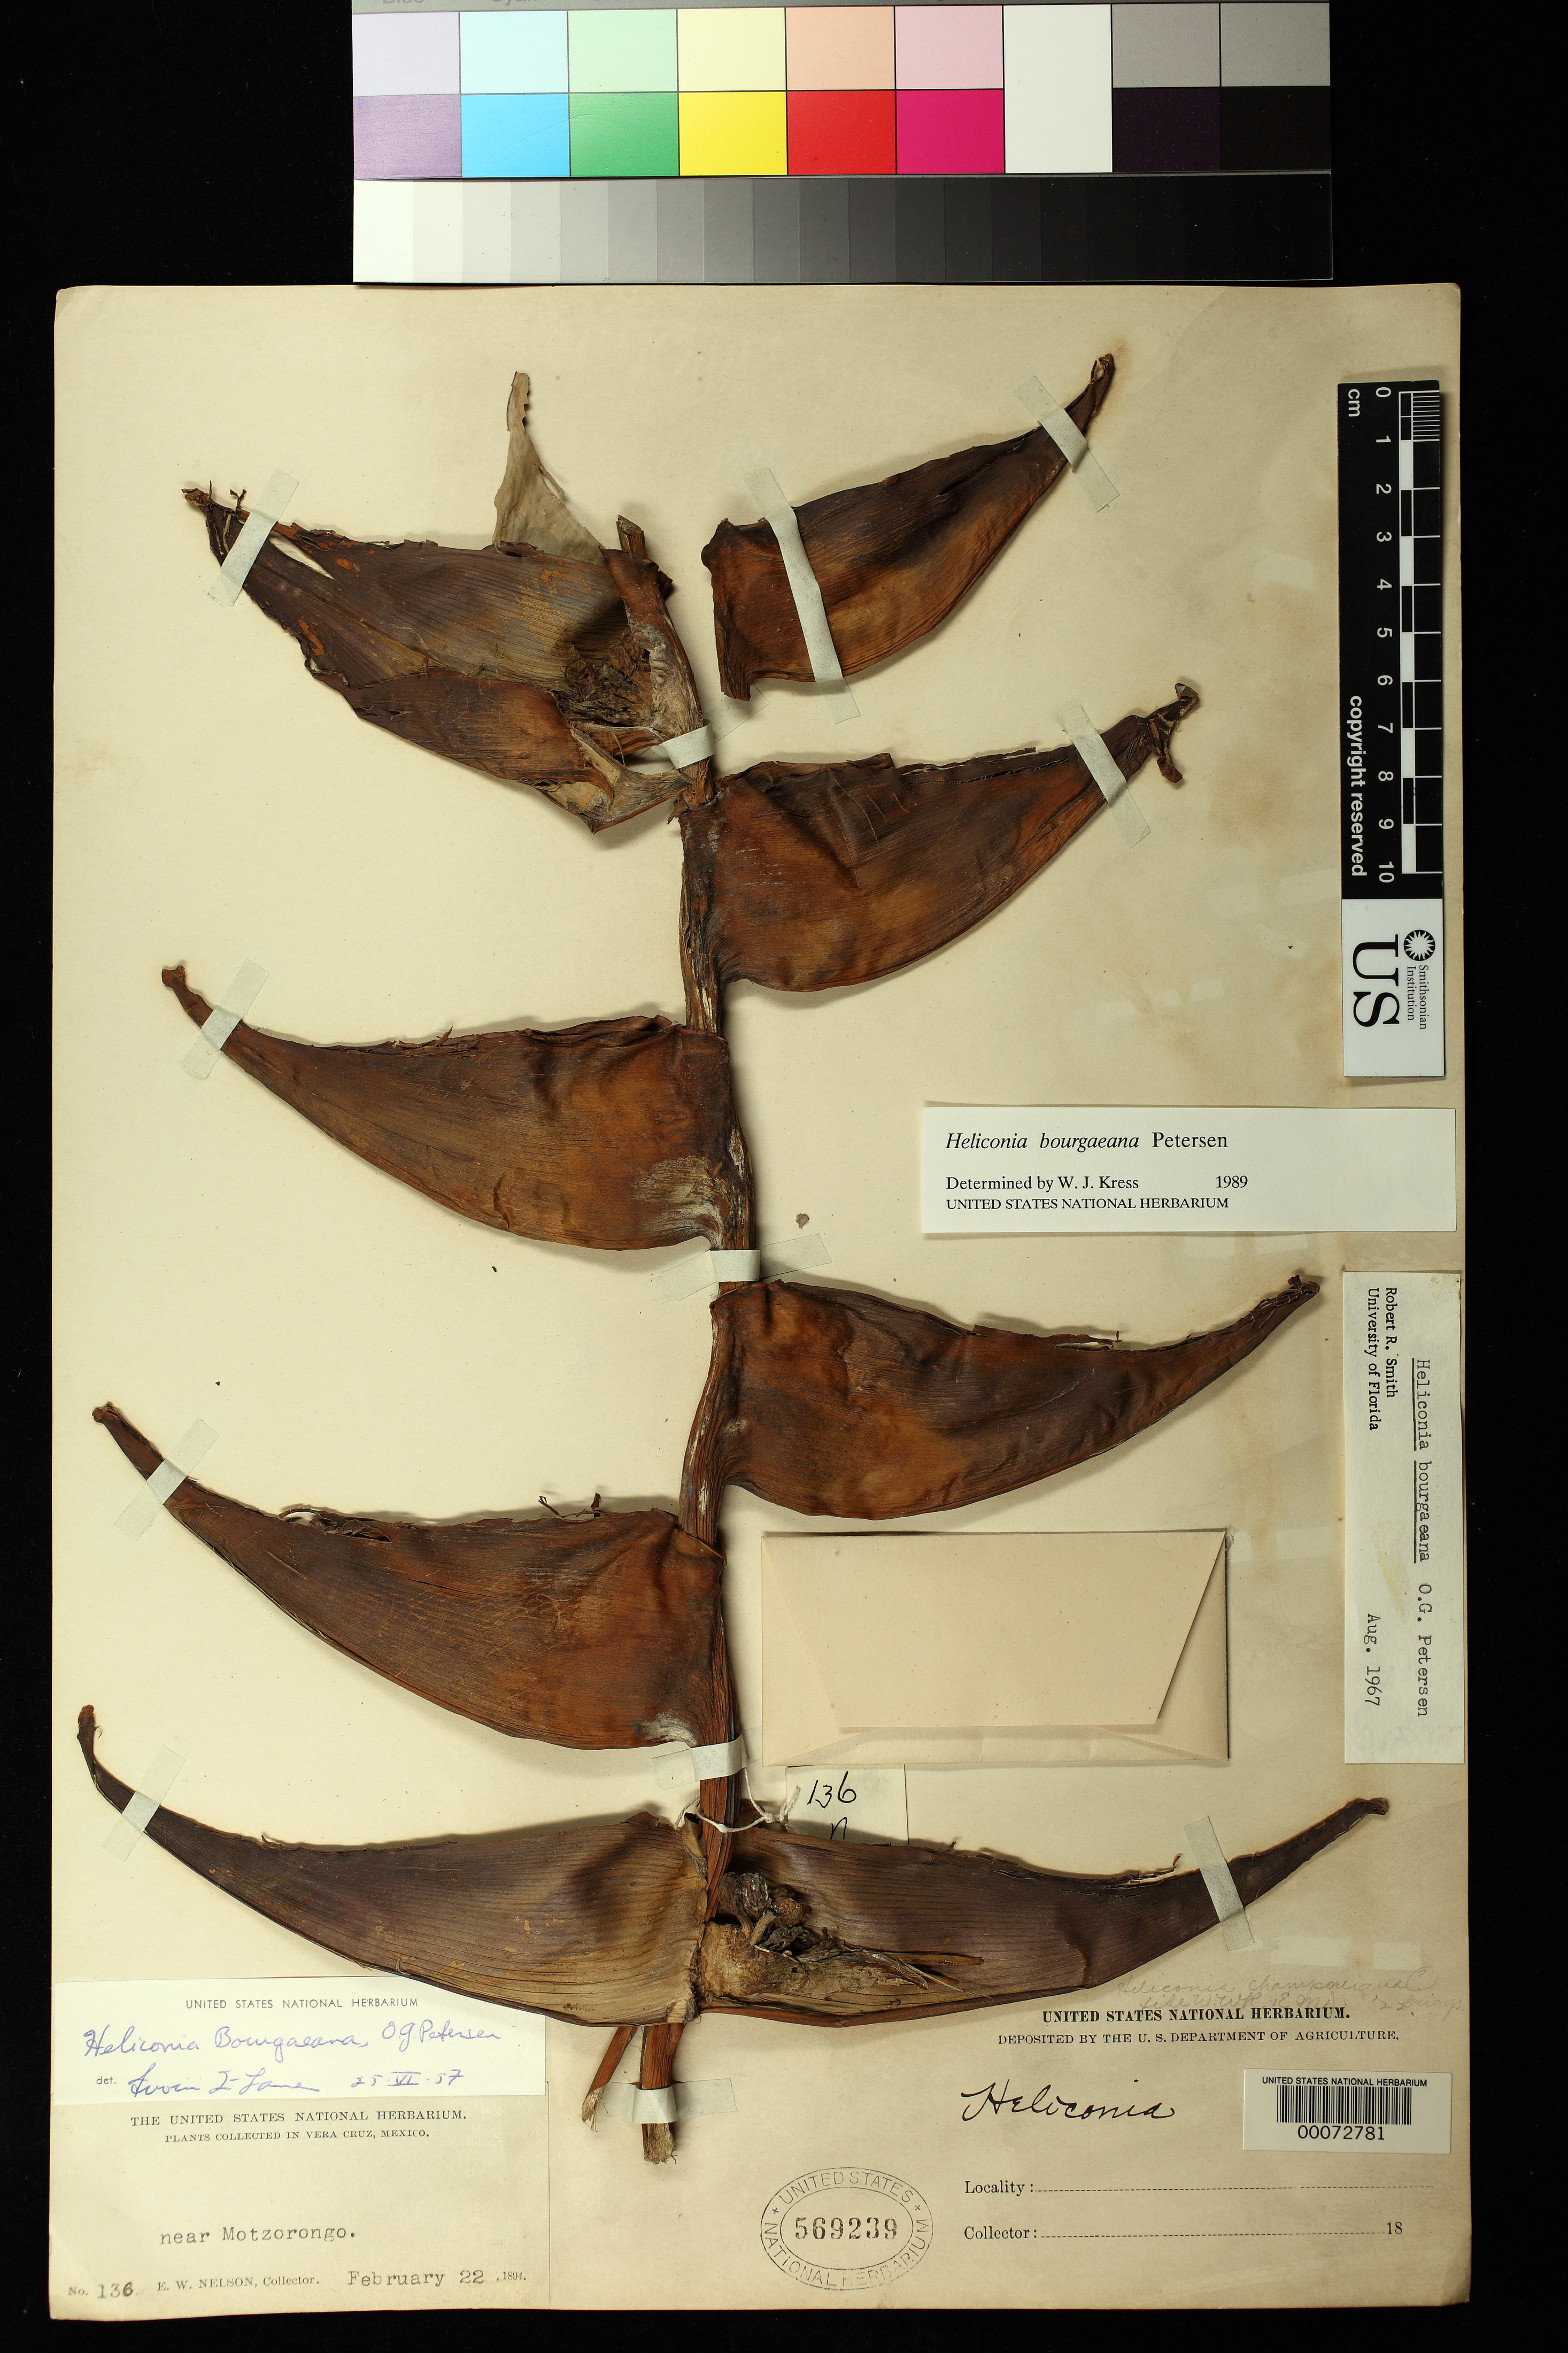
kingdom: Plantae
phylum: Tracheophyta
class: Liliopsida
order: Zingiberales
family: Heliconiaceae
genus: Heliconia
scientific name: Heliconia bourgaeana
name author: Petersen in Mart.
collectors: E. W. Nelson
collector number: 136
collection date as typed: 22 Feb 1894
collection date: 1894-02-22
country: Mexico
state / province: Veracruz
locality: Near motzorongo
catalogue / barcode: US 569239